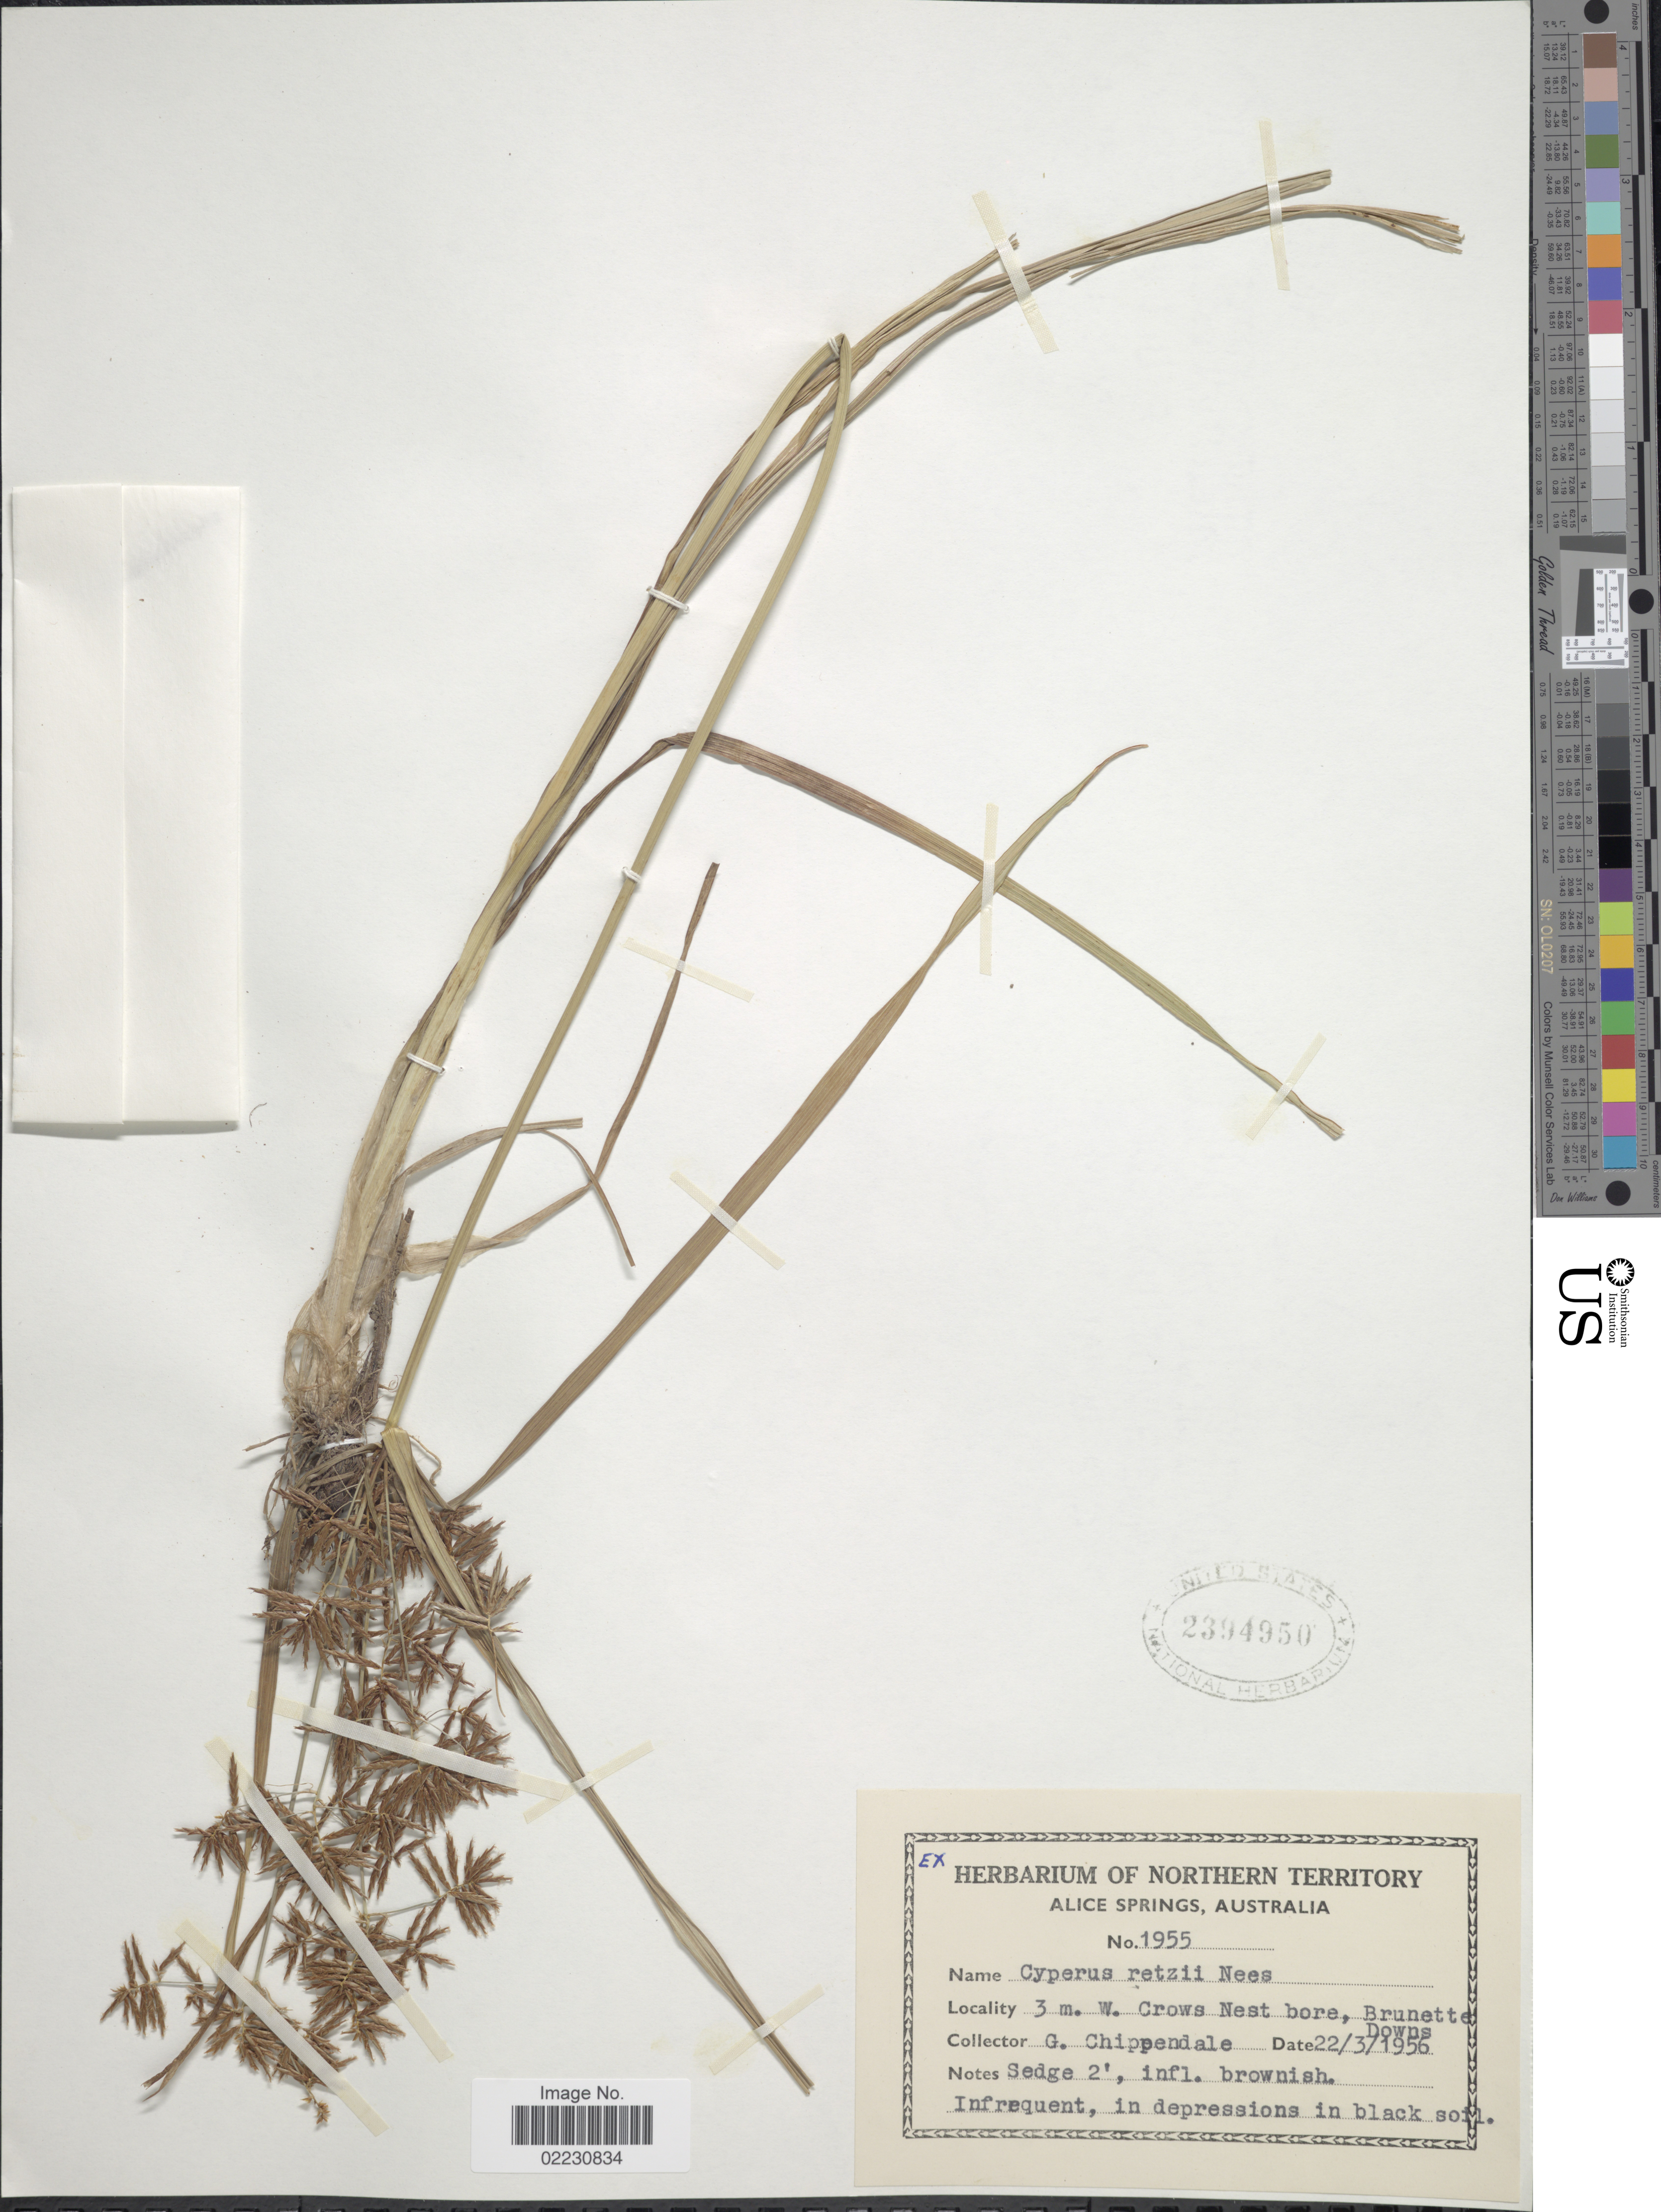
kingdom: Plantae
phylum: Tracheophyta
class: Liliopsida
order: Poales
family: Cyperaceae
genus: Cyperus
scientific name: Cyperus bifax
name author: C.B. Clarke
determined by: Adams, L. G.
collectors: G. Chippendale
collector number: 1955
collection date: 1956-03-22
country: Australia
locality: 3 m. W. Crows Nest bore, Brunnette Downs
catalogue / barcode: US 2394950